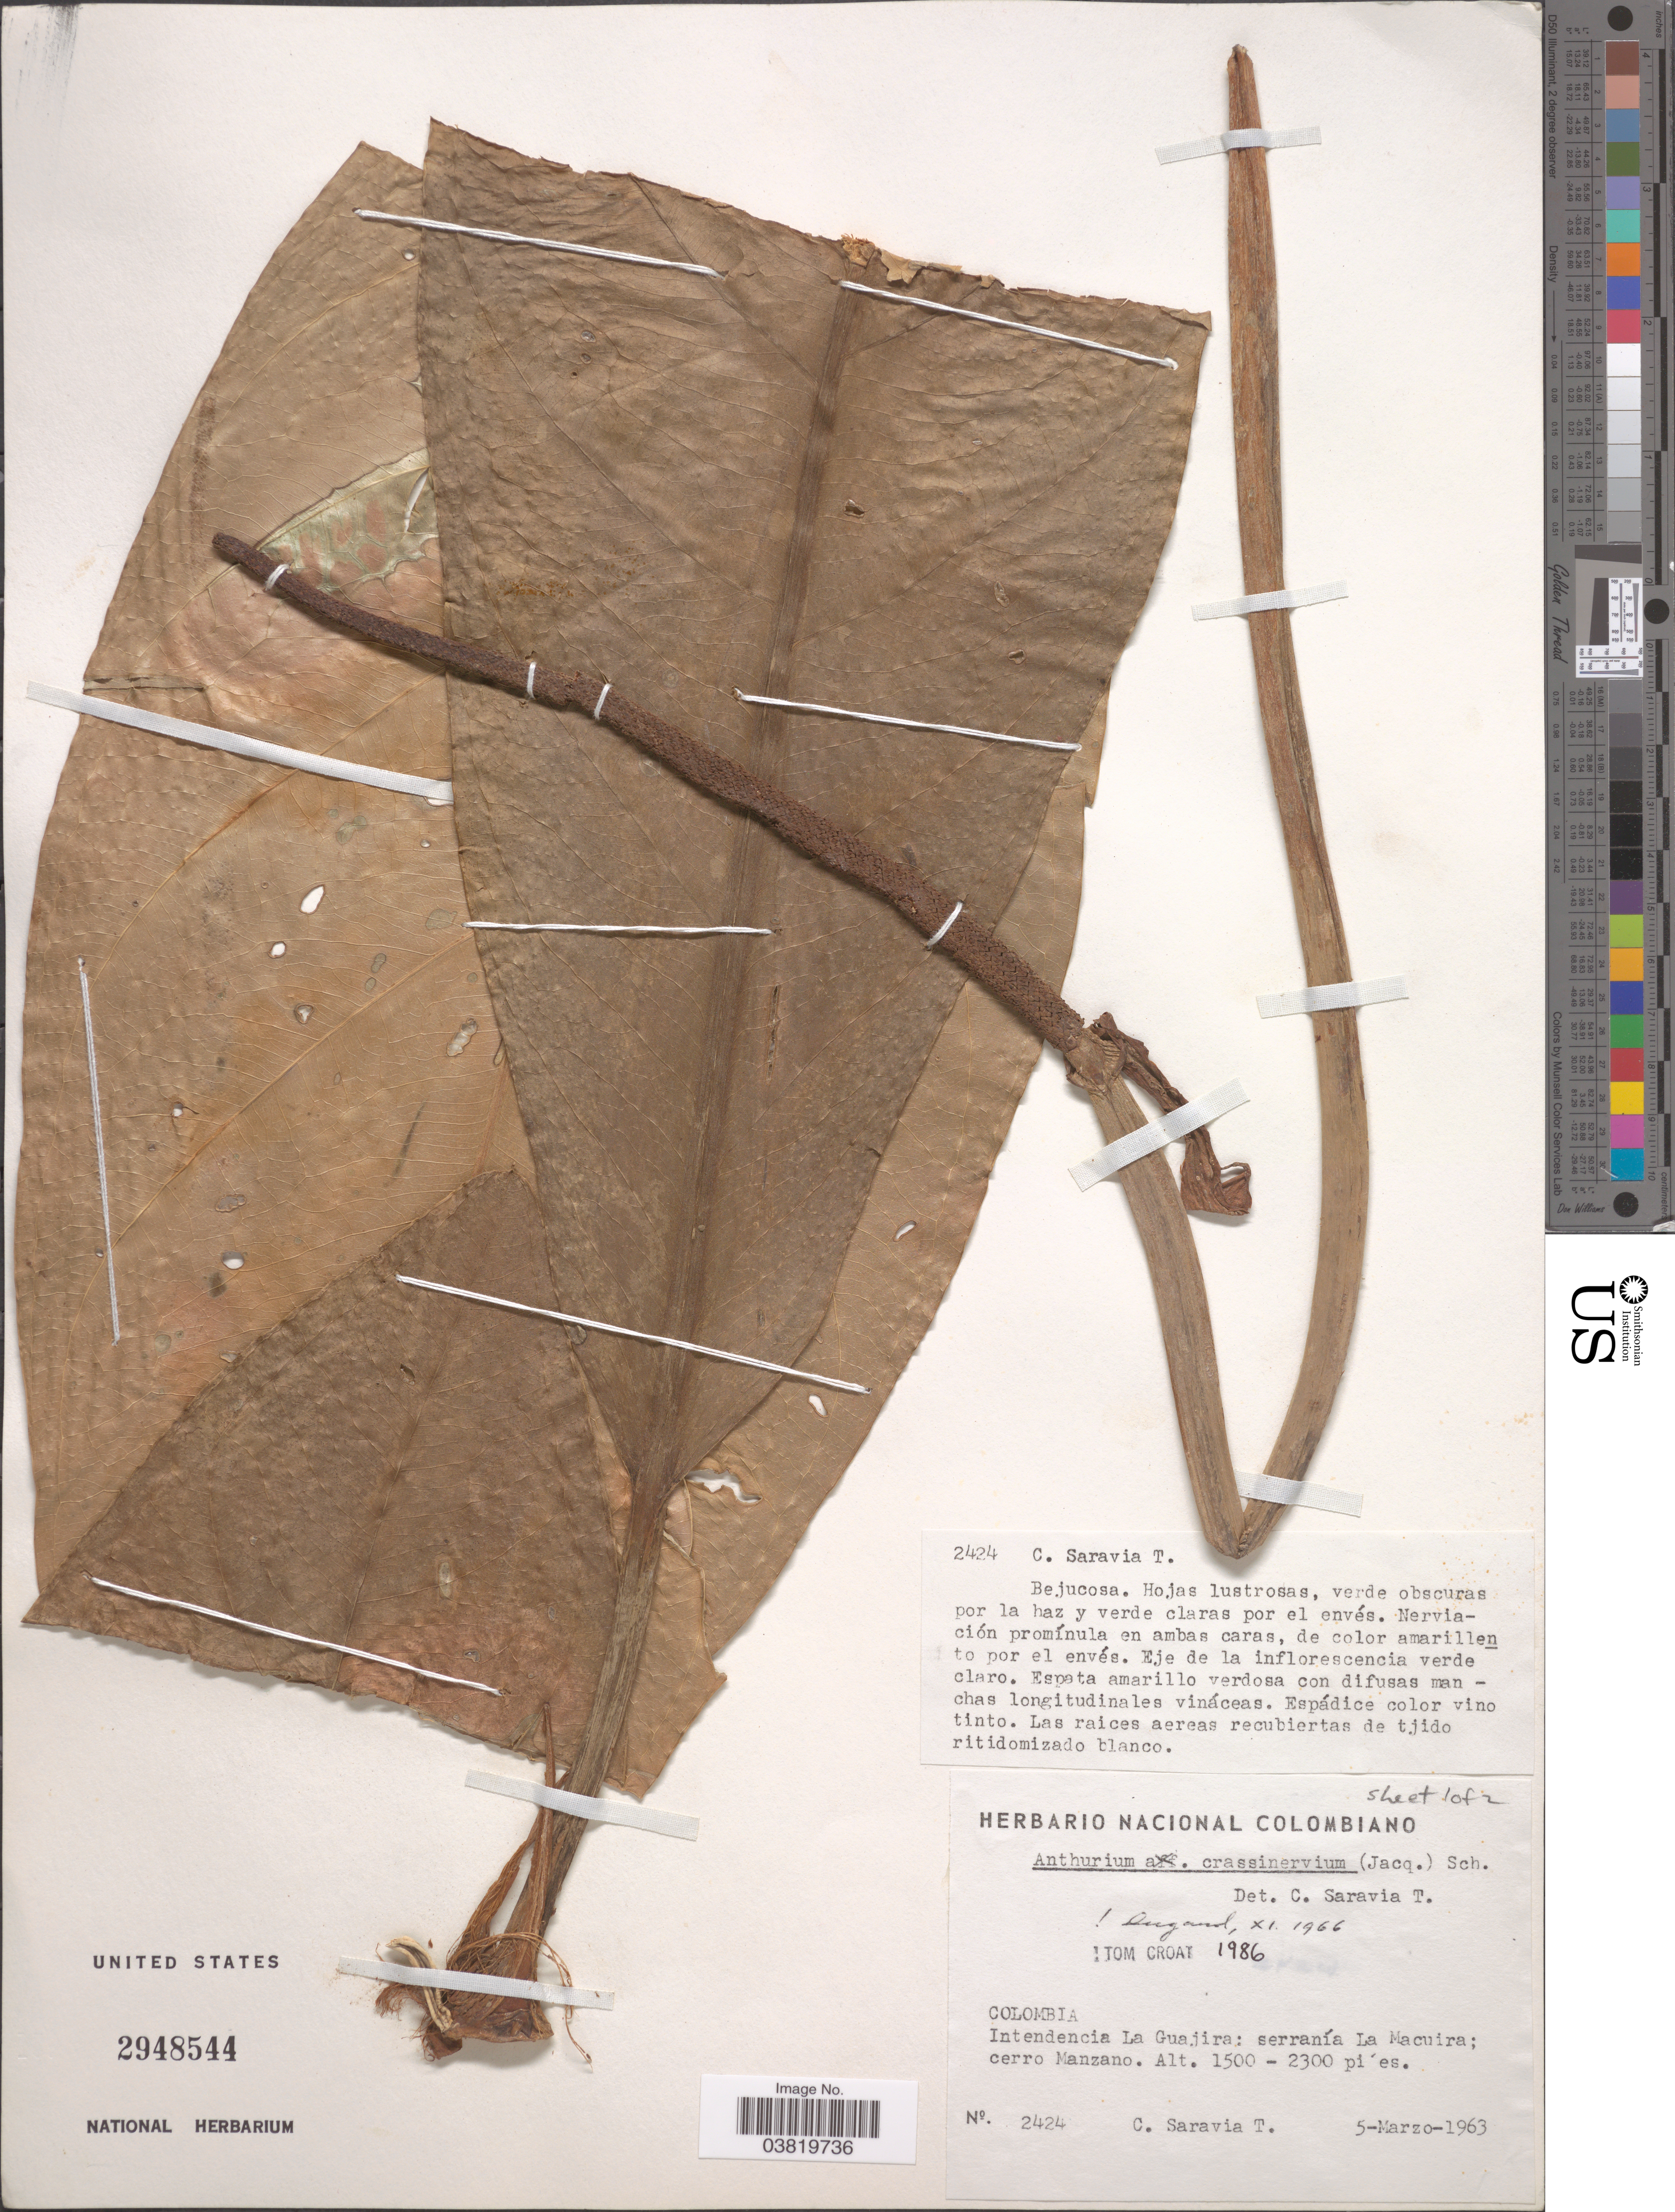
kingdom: Plantae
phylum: Tracheophyta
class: Liliopsida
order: Alismatales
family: Araceae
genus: Anthurium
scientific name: Anthurium crassinervium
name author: (Jacq.) Schott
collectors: C. Saravia T.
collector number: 2424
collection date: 1963-03-05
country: Colombia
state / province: La Guajira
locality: Intendencia La Gaujira: Serranía La Macuira; cerro Manzano.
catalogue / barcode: US 2948544